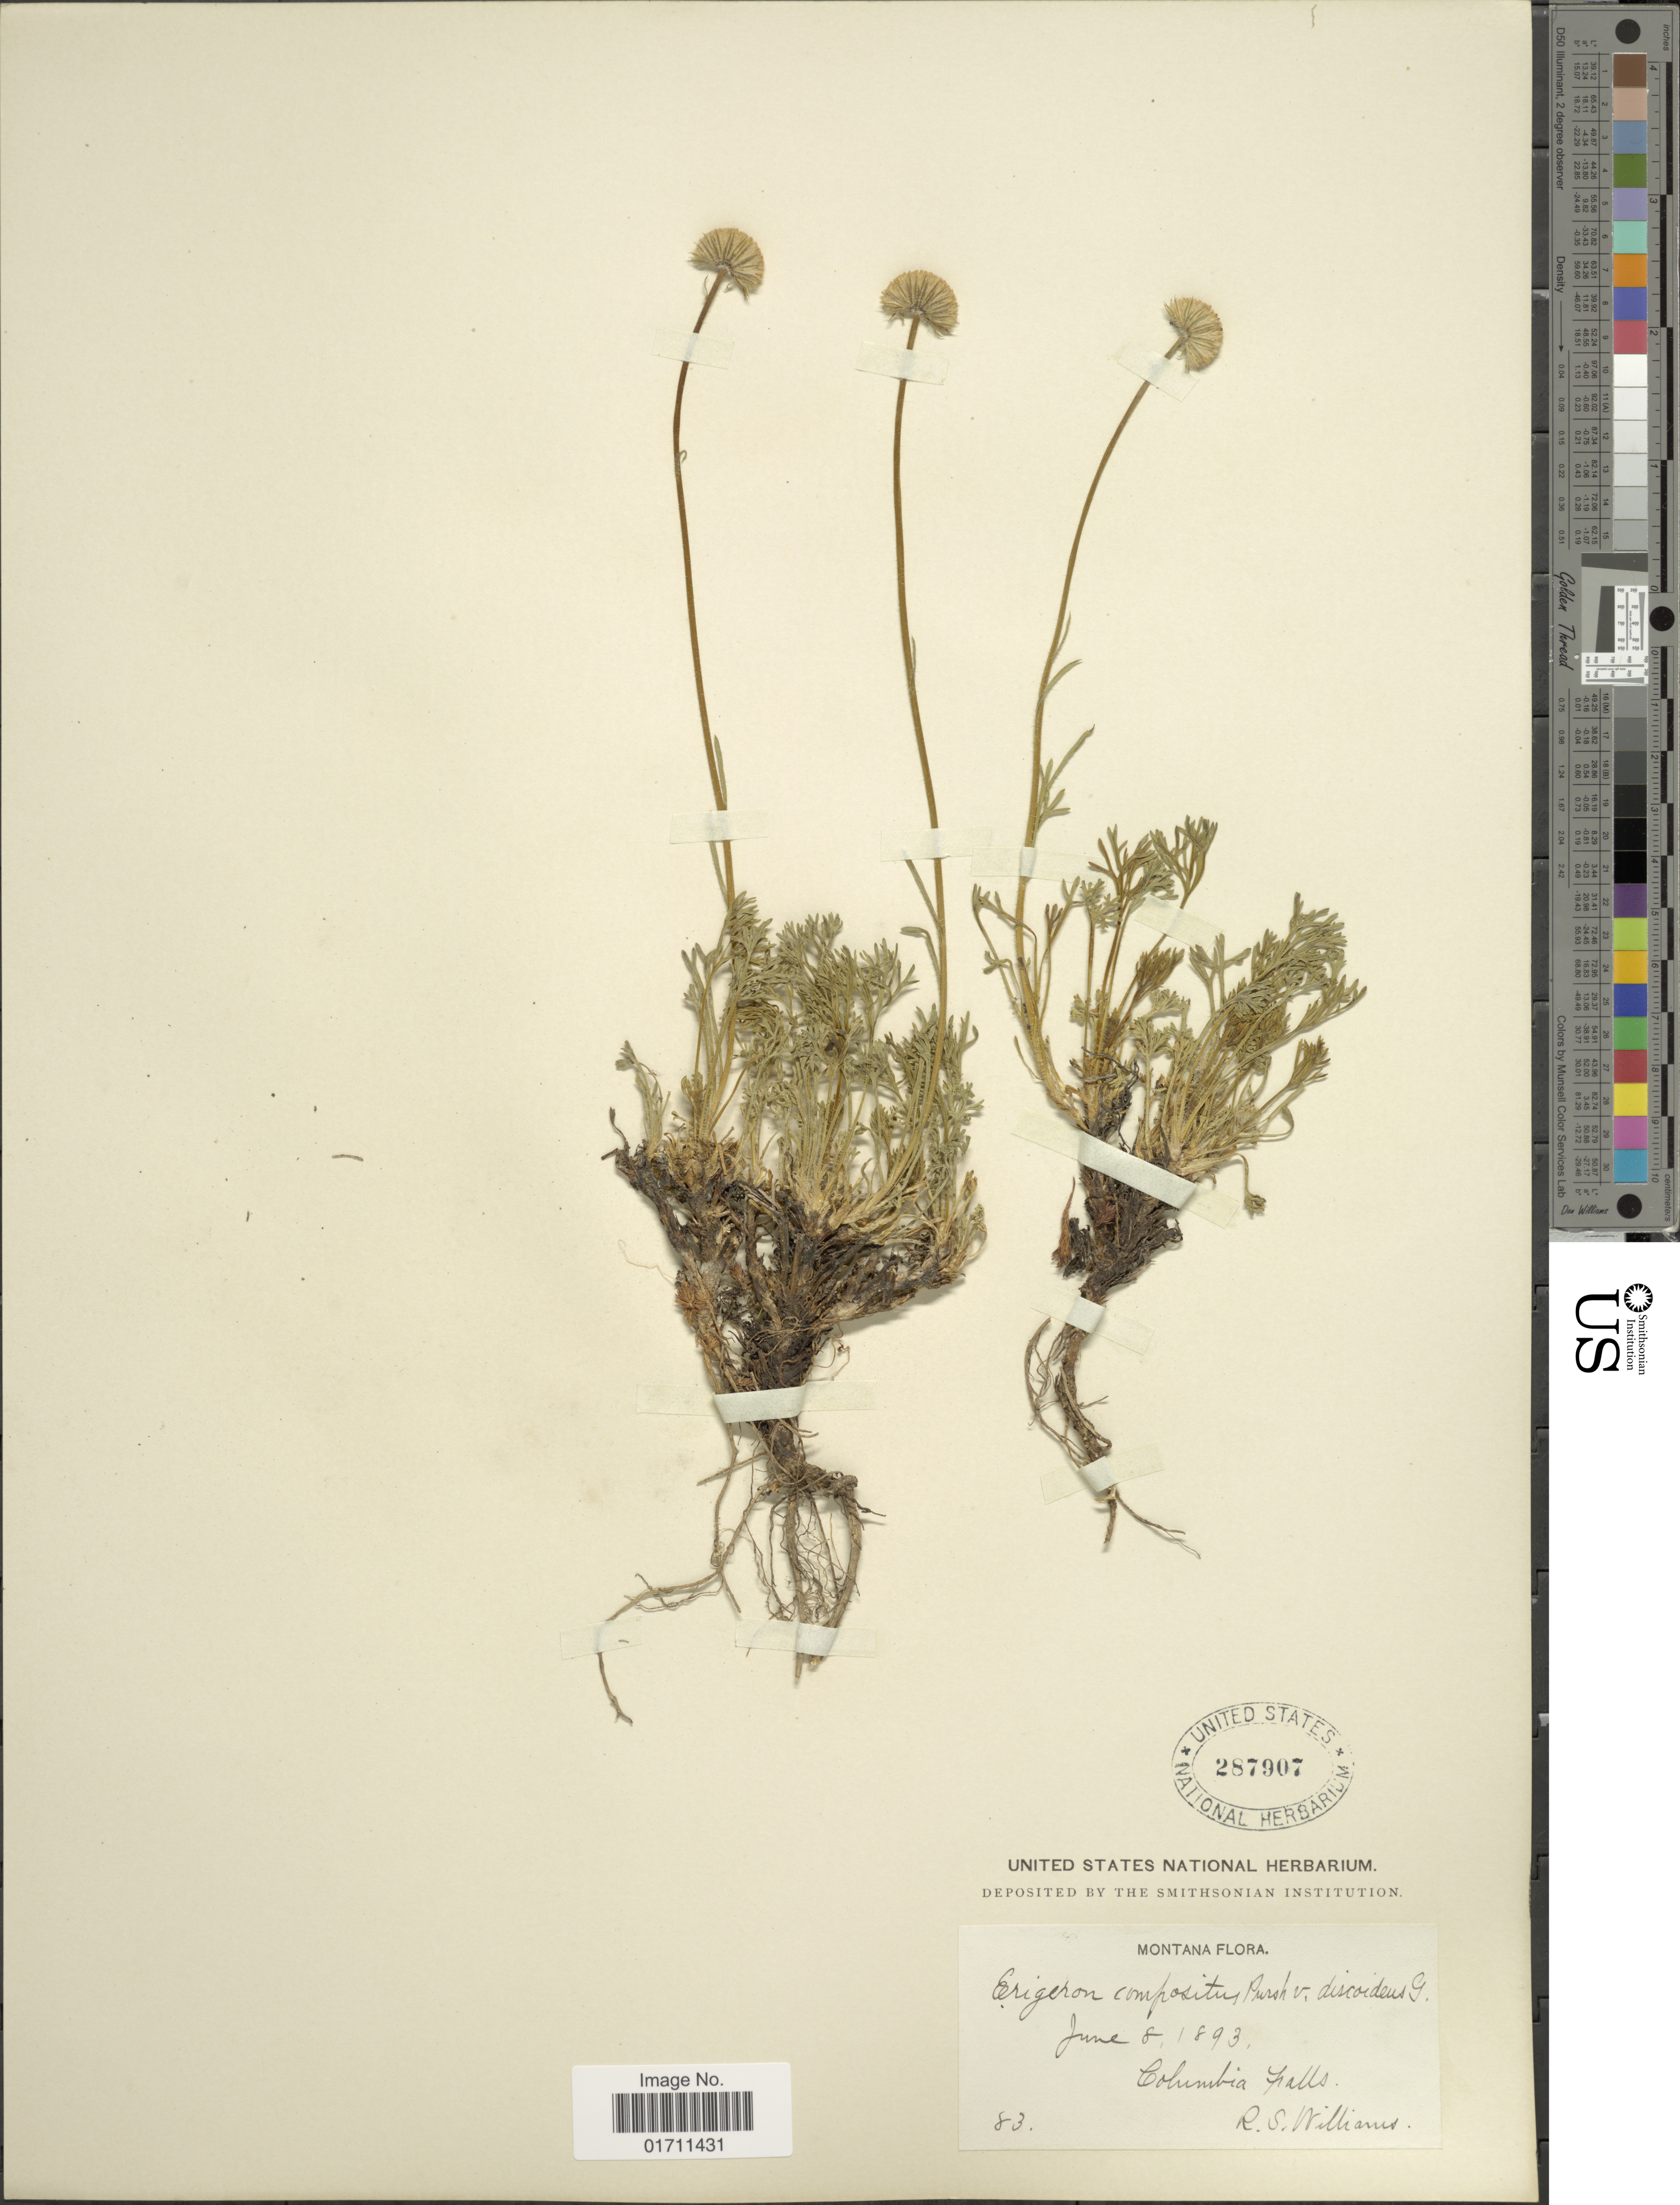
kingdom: Plantae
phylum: Tracheophyta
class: Magnoliopsida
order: Asterales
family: Asteraceae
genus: Erigeron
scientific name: Erigeron compositus subsp. discoideus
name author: (A. Gray) Piper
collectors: R. S. Williams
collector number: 83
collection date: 1893-06-08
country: United States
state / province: Montana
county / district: Flathead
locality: Colombia Falls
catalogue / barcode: US 287907